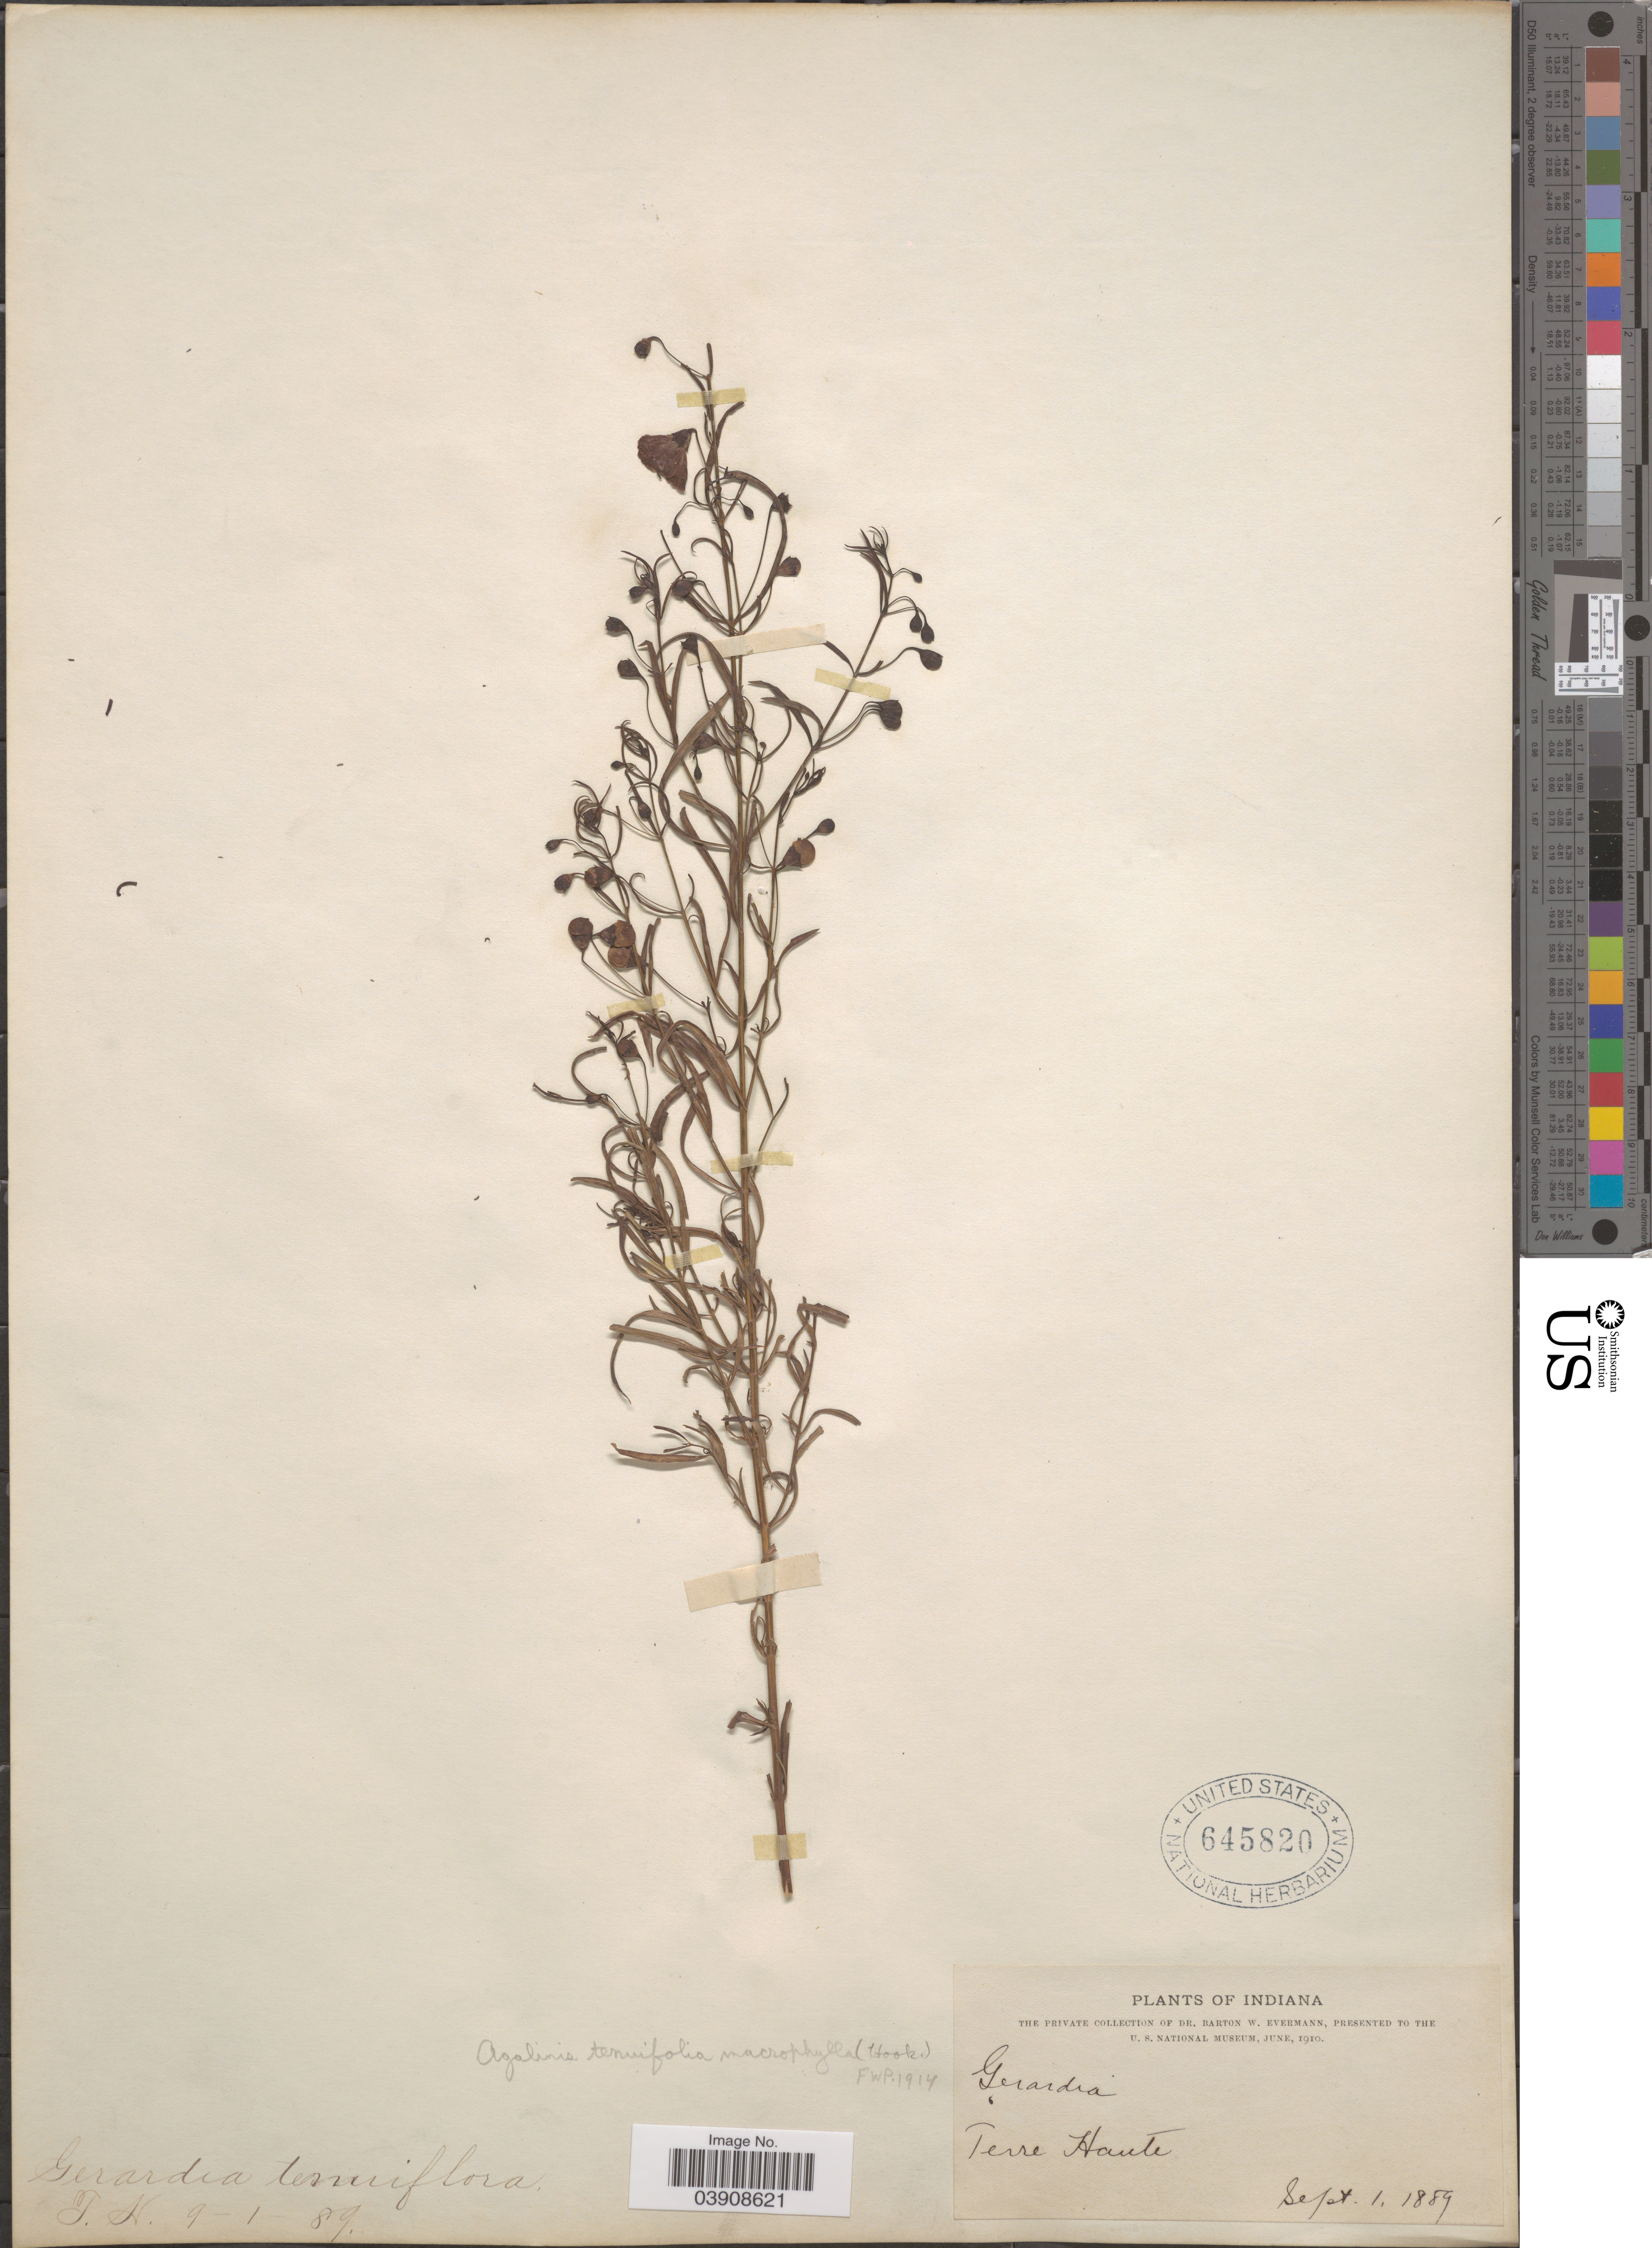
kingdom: Plantae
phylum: Tracheophyta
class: Magnoliopsida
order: Lamiales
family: Orobanchaceae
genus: Agalinis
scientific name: Agalinis tenuifolia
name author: (Vahl) Raf.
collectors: B. W. Evermann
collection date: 1889-09-01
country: United States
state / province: Indiana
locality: Terre Haute.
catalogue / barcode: US 645820